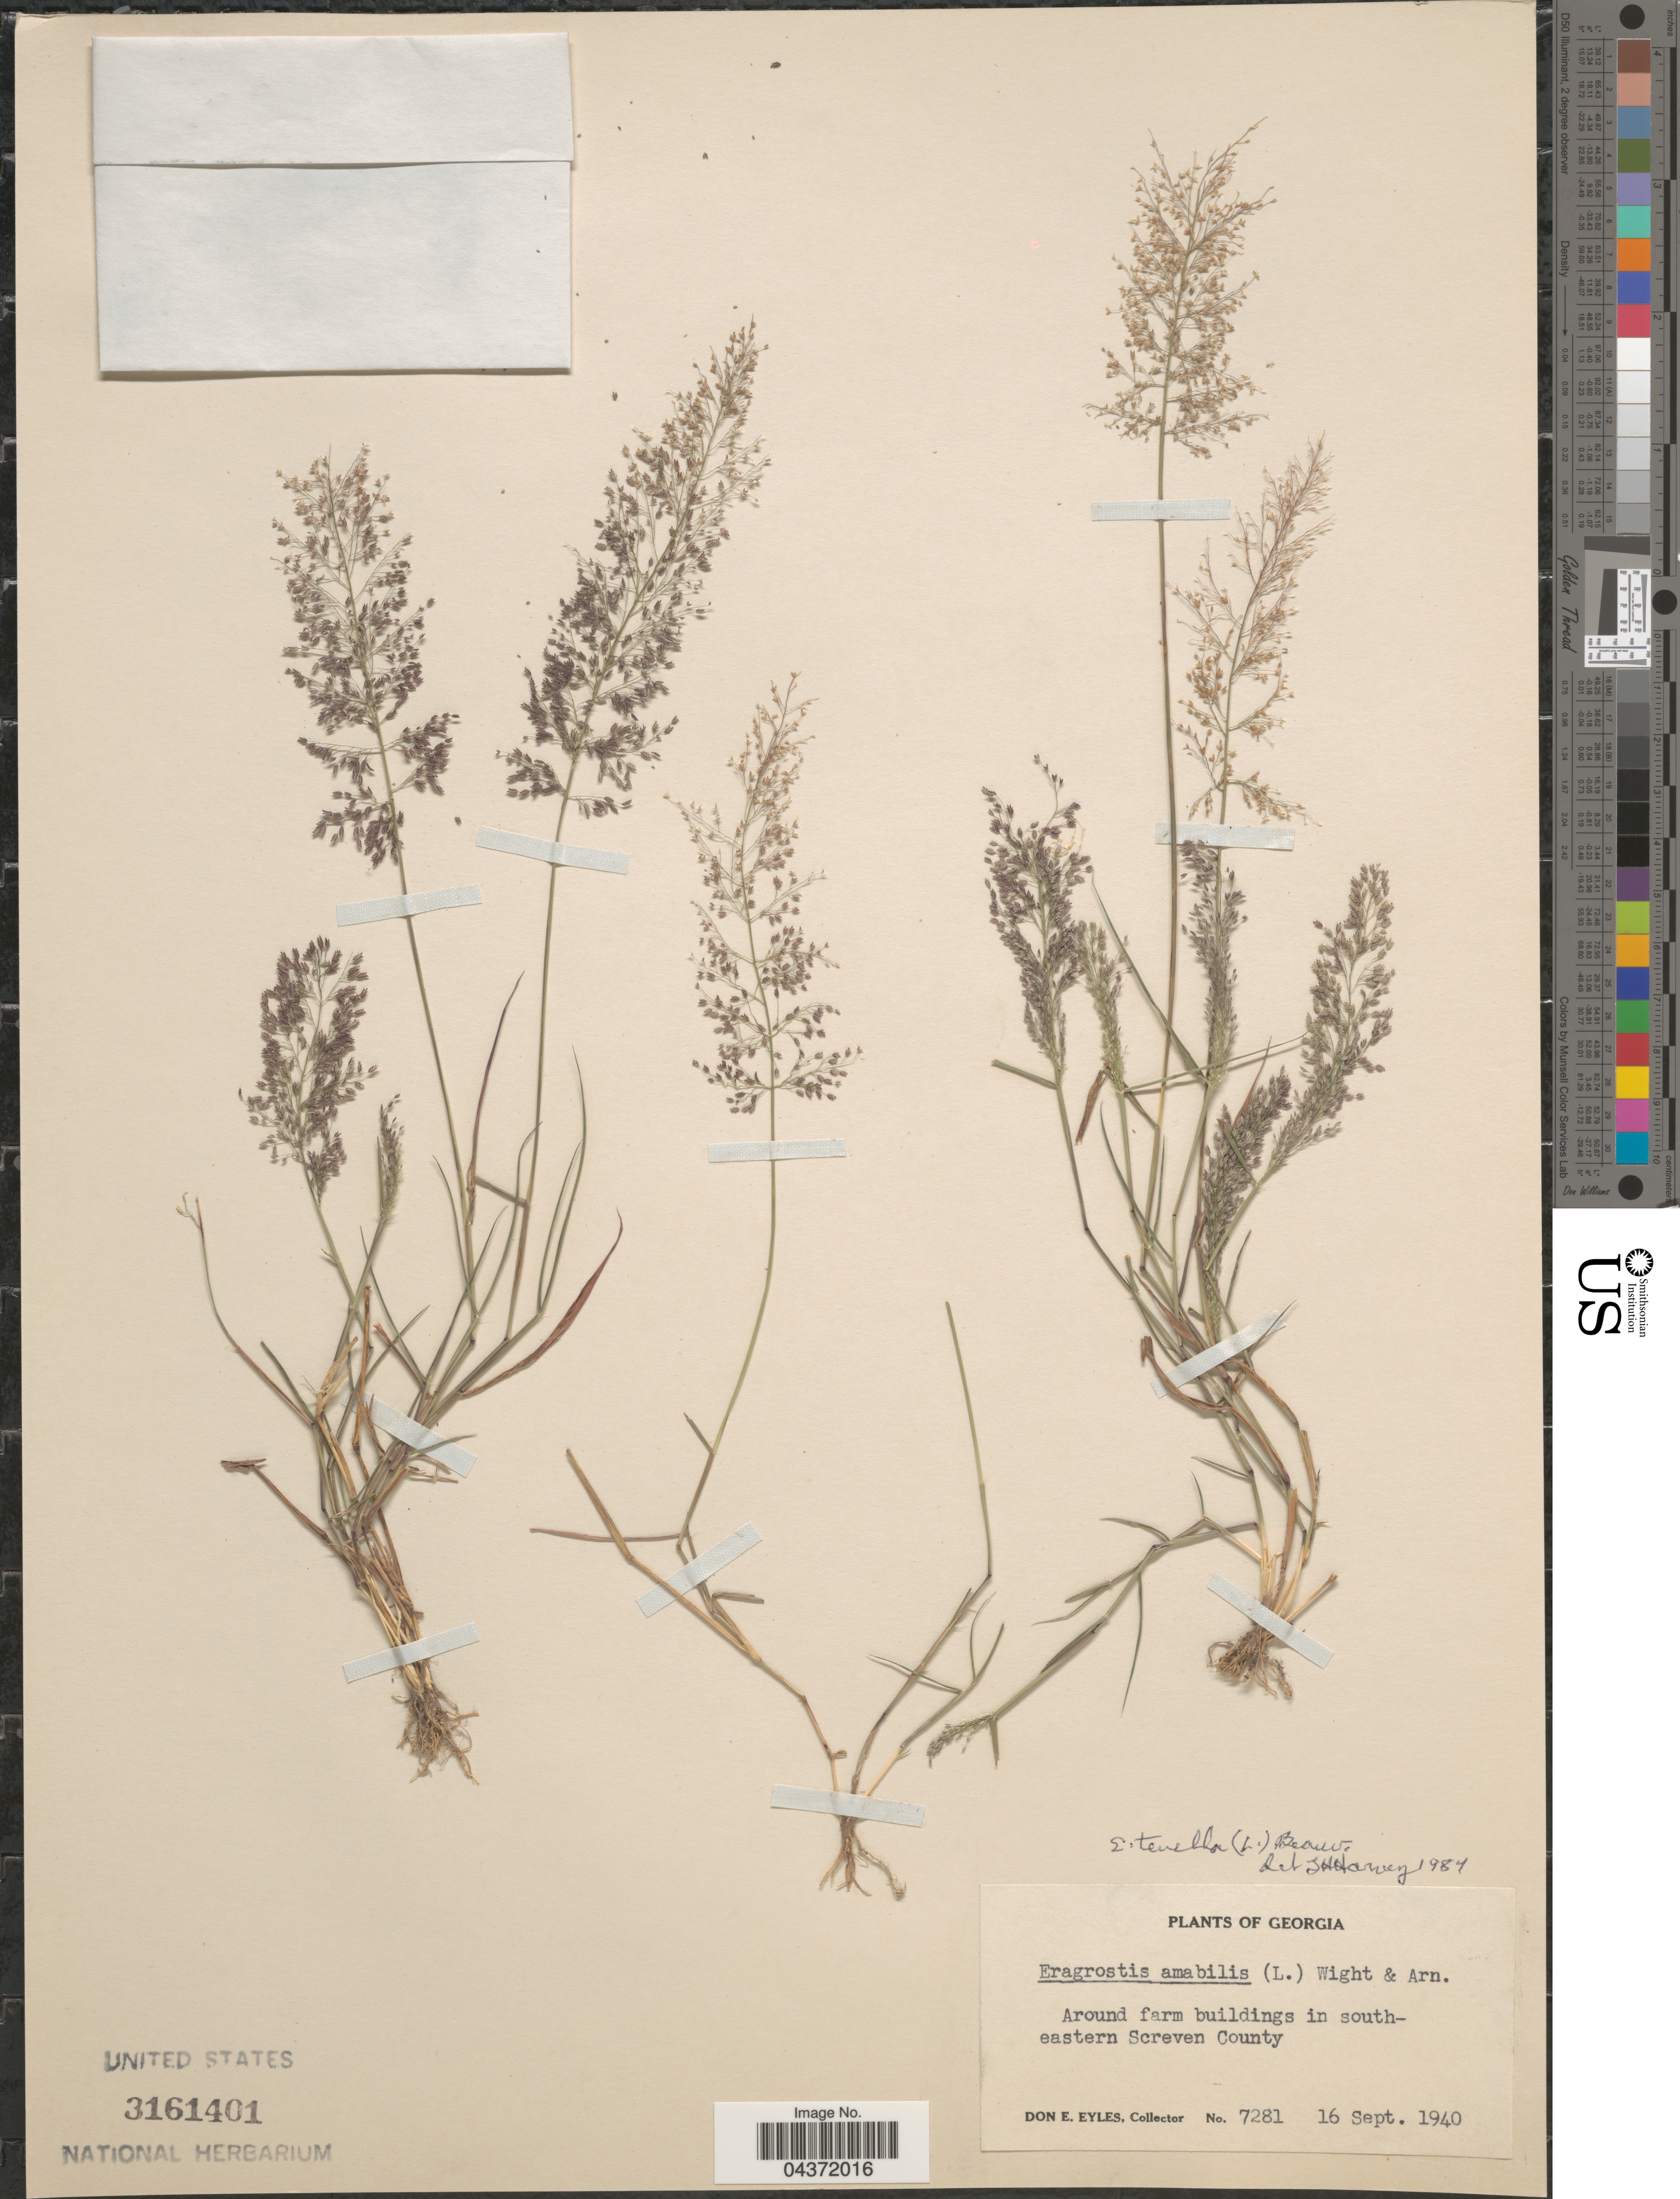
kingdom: Plantae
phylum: Tracheophyta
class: Liliopsida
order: Poales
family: Poaceae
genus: Eragrostis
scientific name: Eragrostis tenella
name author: (L.) P. Beauv. ex Roem. & Schult.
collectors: D. Eyles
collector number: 7281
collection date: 1940-09-16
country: United States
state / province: Georgia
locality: Around farm buildings in south-eastern Screven County.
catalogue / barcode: US 3161401